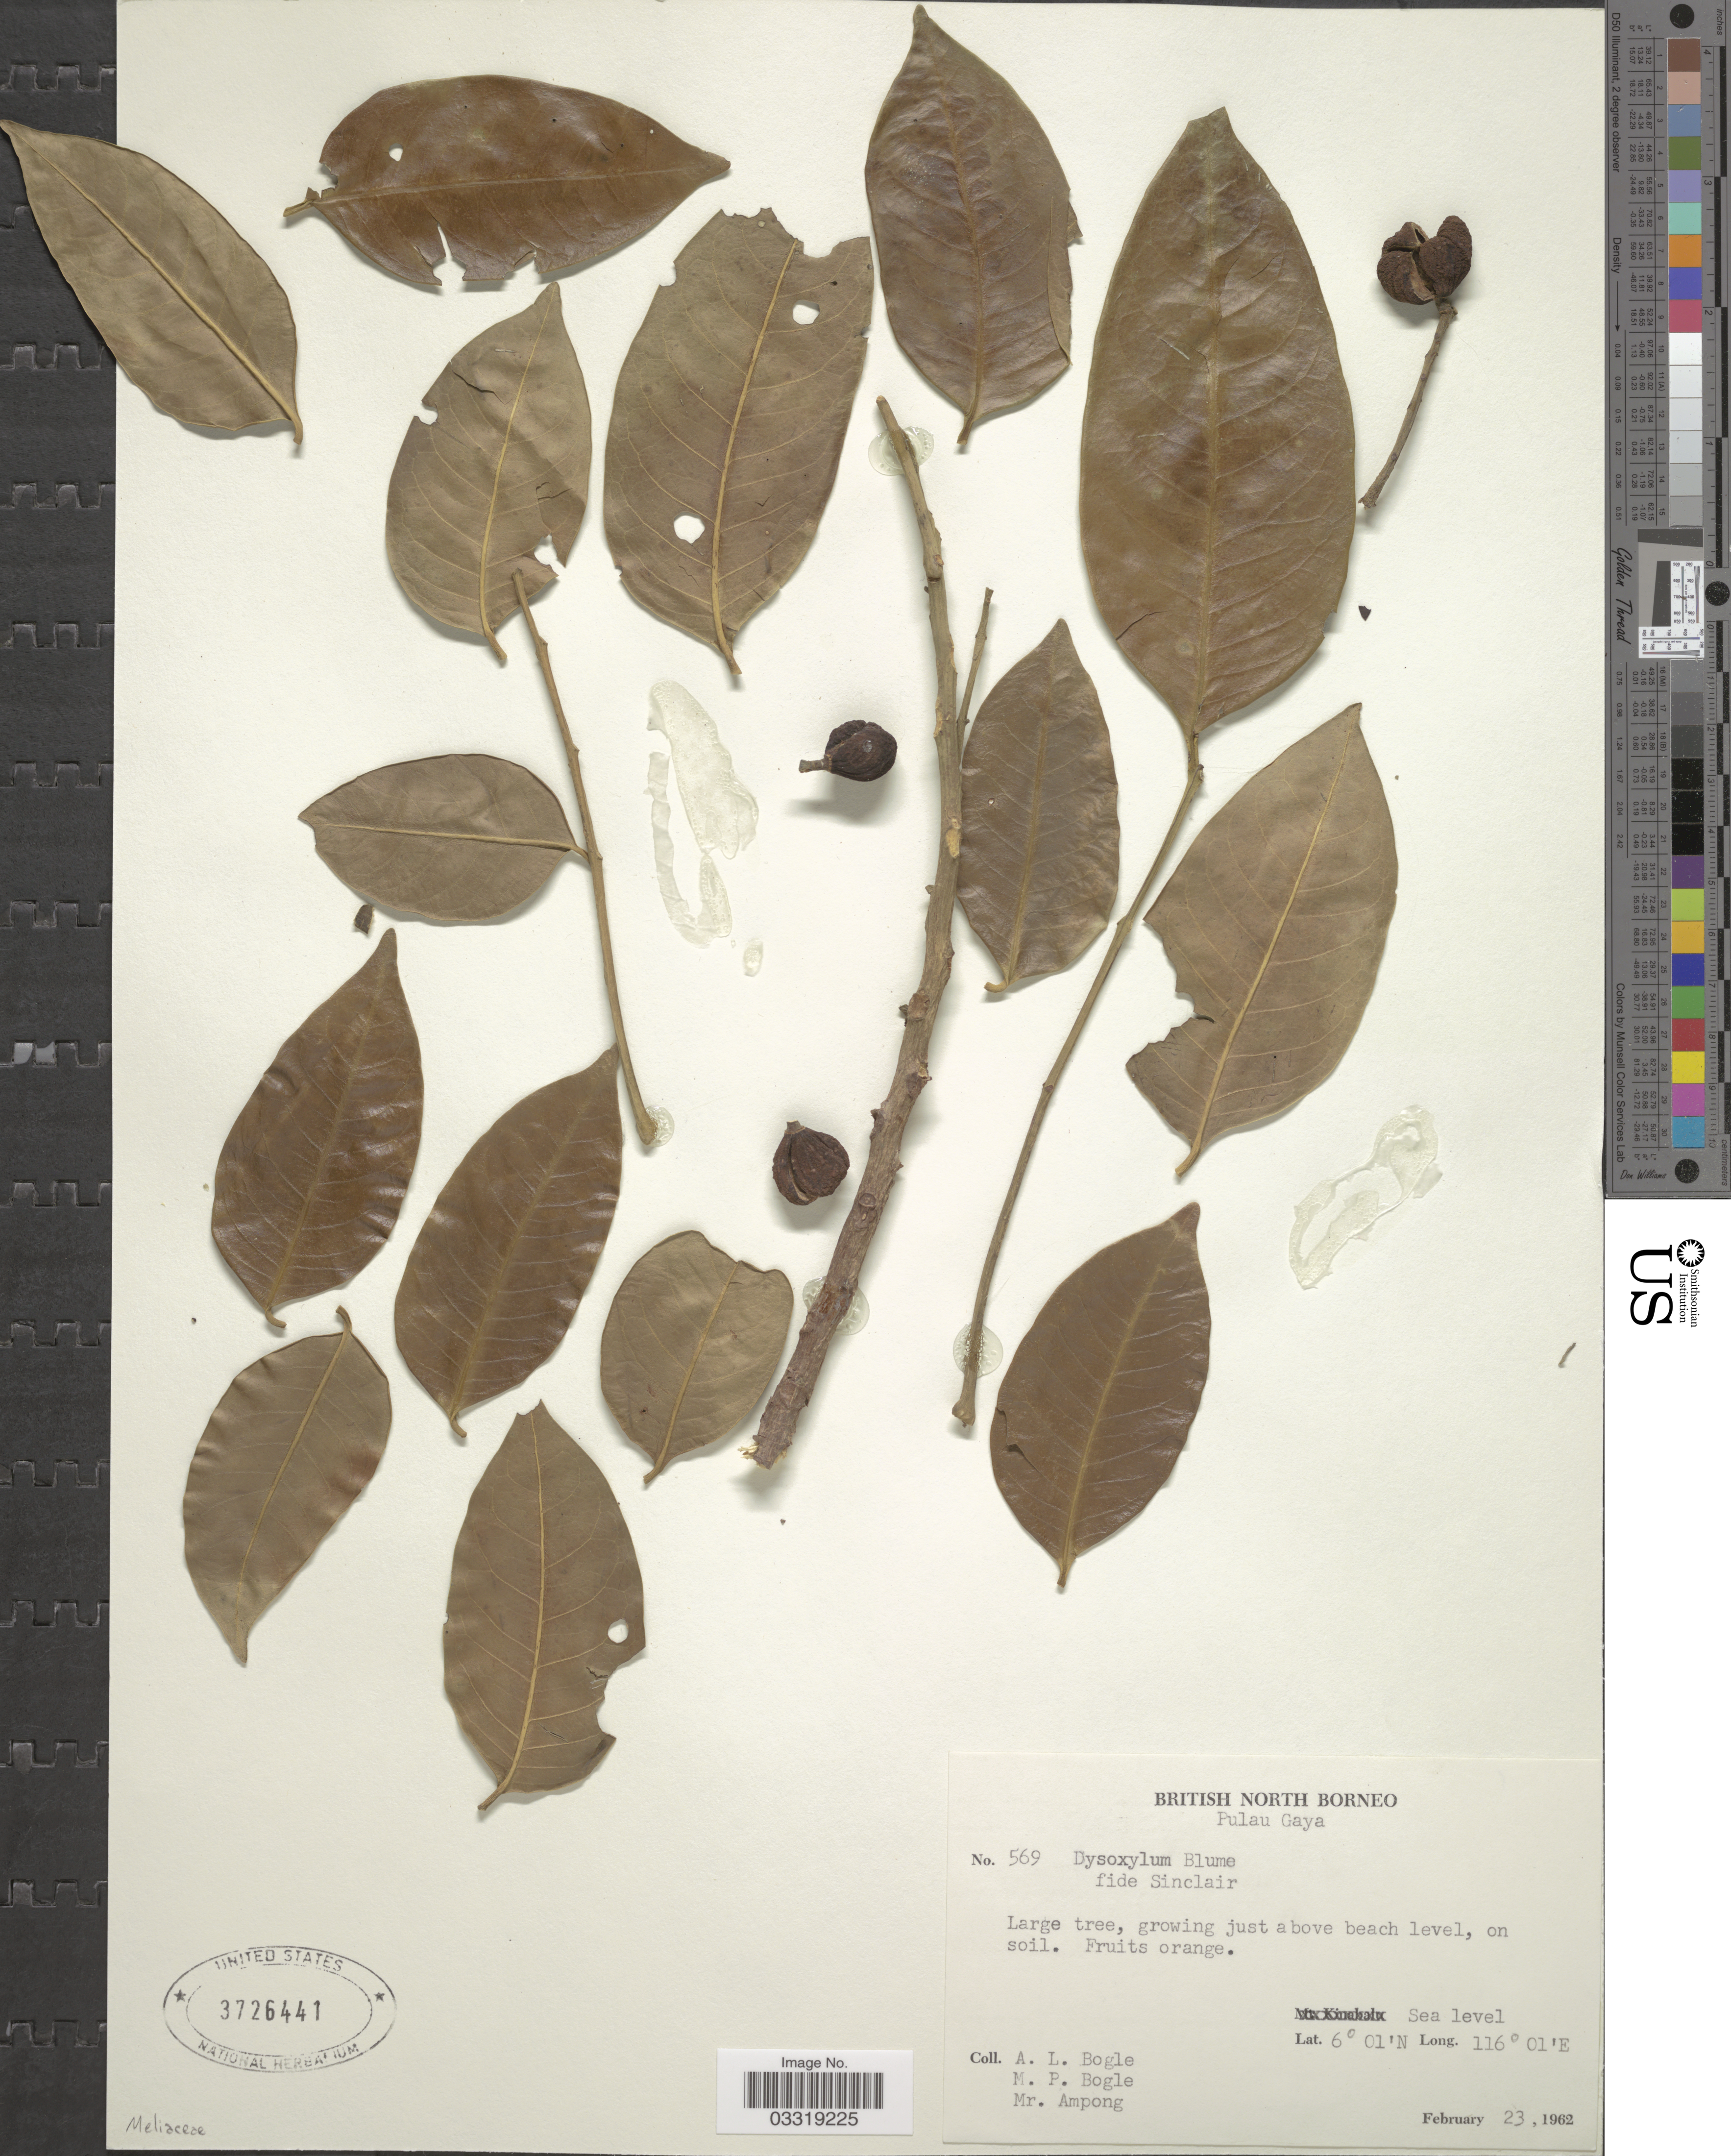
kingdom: Plantae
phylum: Tracheophyta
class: Magnoliopsida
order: Sapindales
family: Meliaceae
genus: Dysoxylum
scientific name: Dysoxylum sp.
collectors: Bogle, A.L., M. Bogle & Mr. Ampong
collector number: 569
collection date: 1962-02-23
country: Malaysia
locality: British North Borneo. Pulau Gaya.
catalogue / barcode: US 3726441